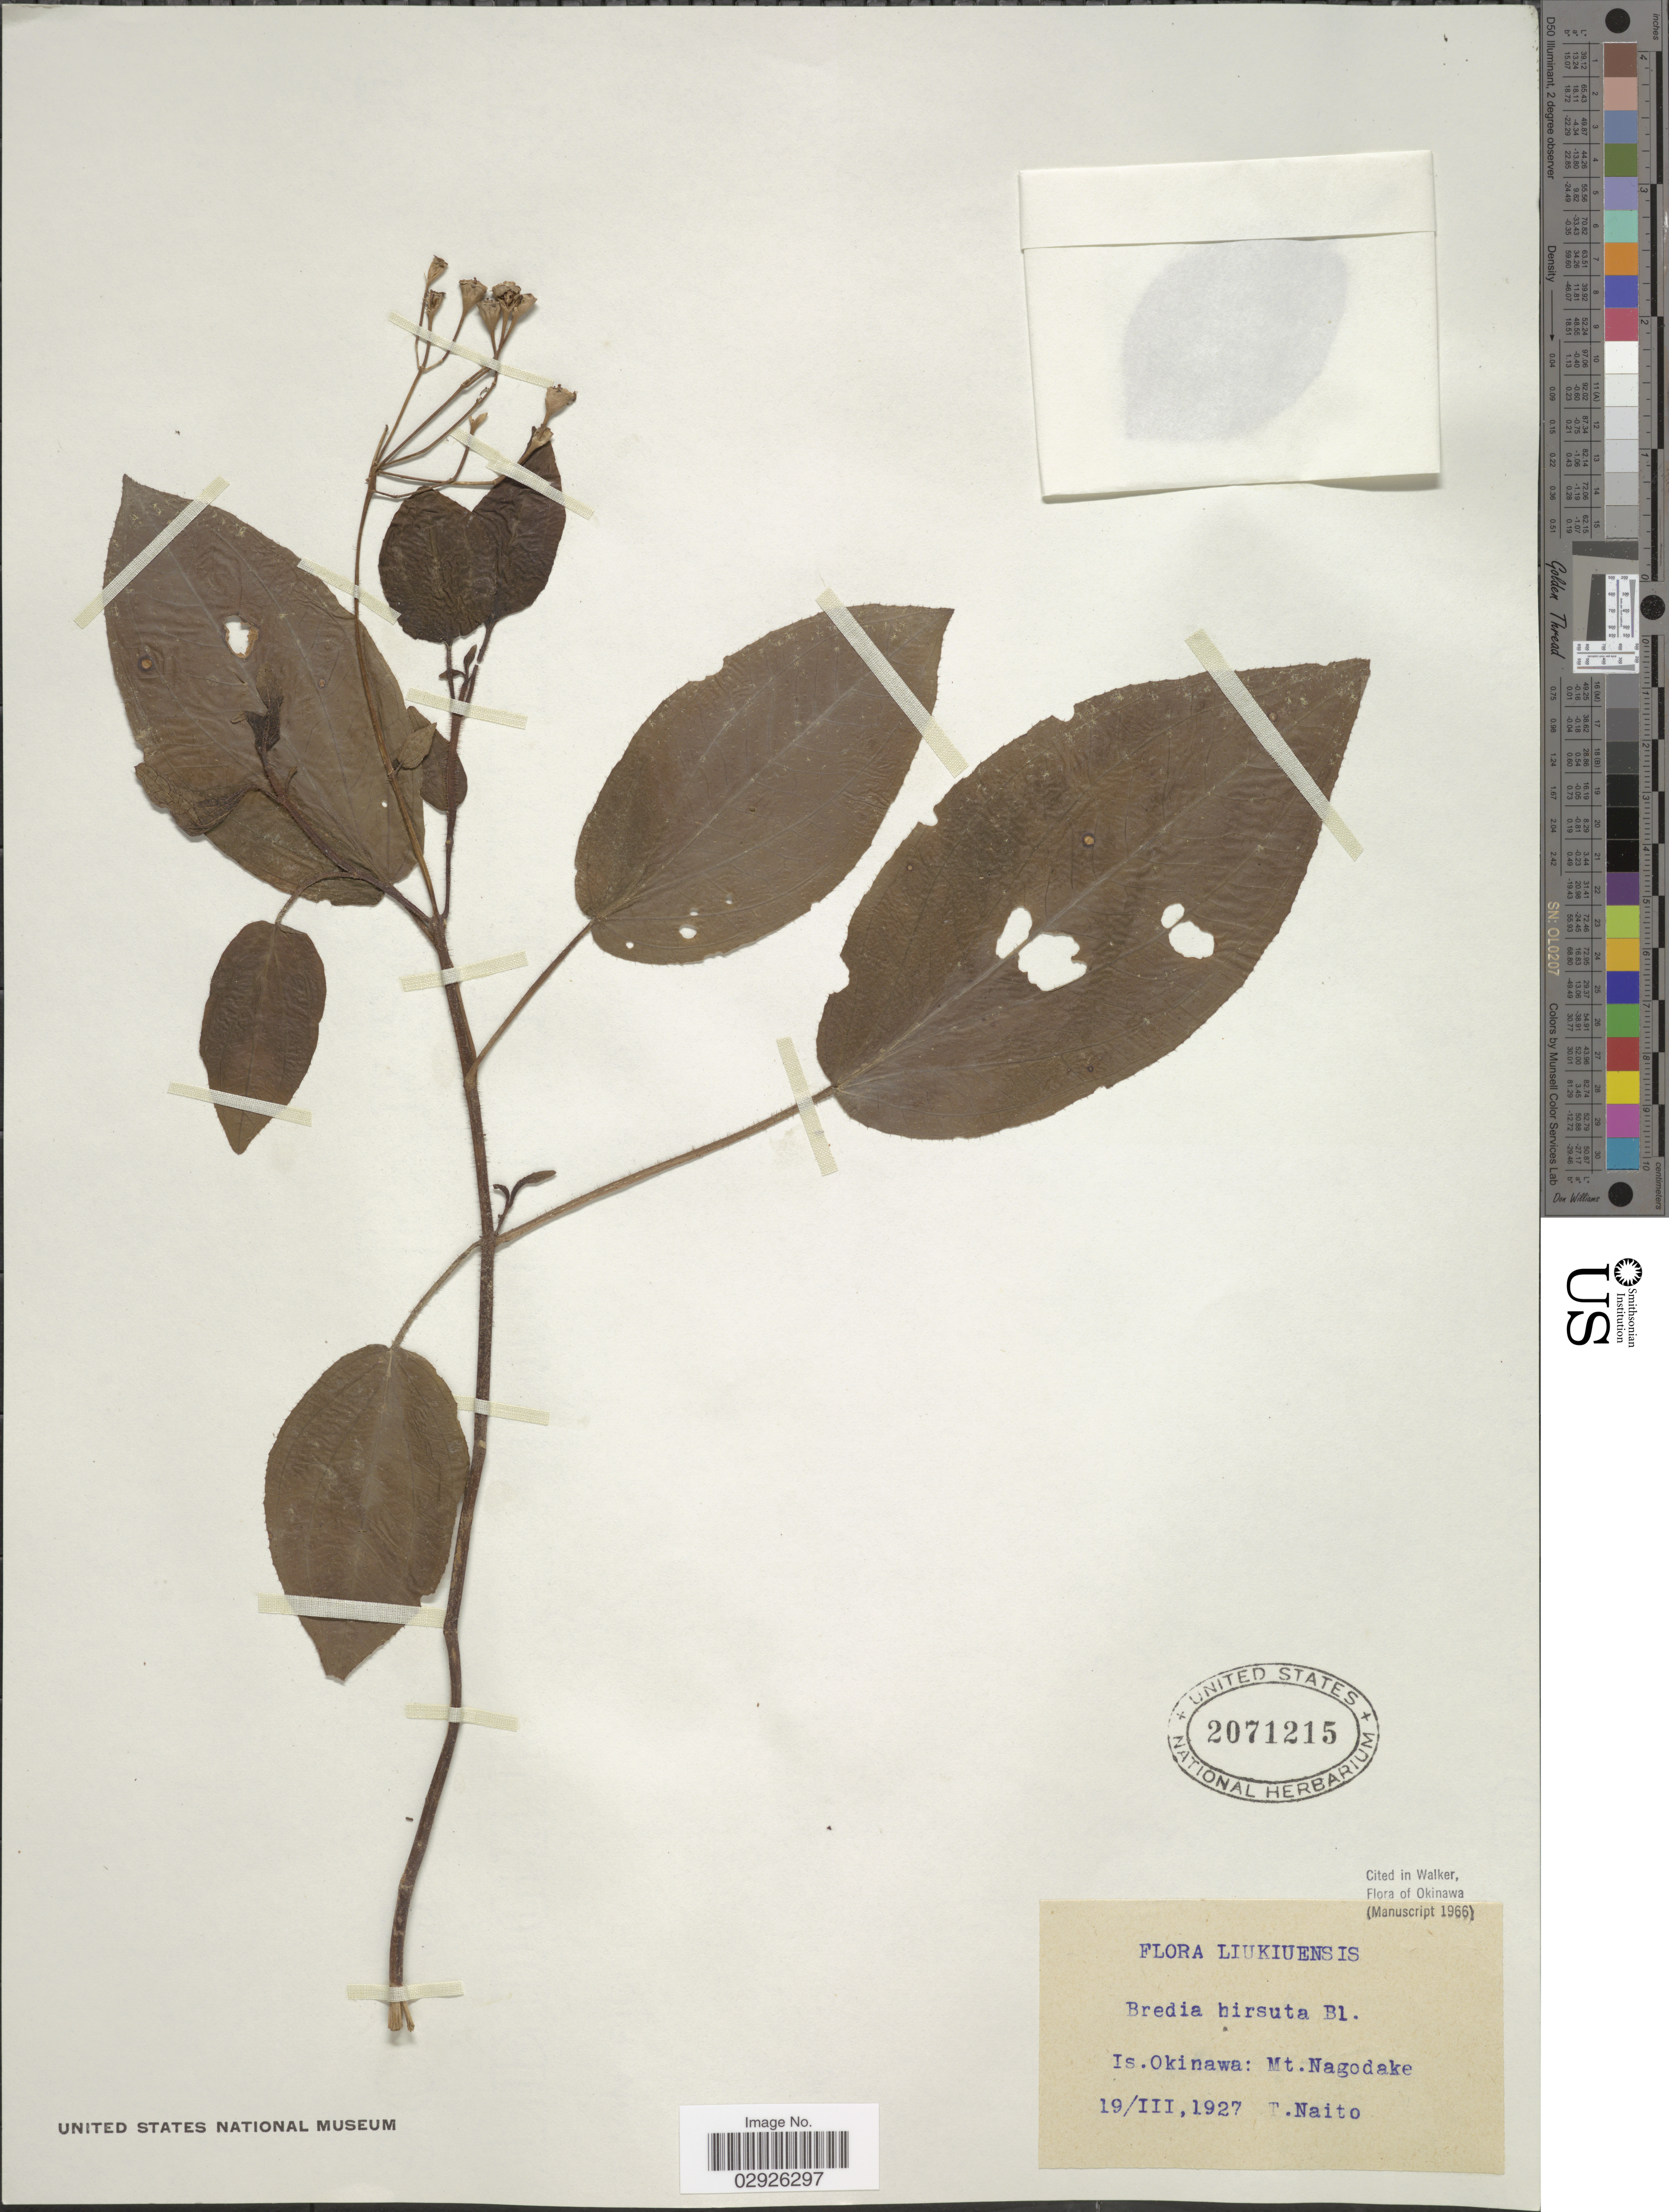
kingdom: Plantae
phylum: Tracheophyta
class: Magnoliopsida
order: Myrtales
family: Melastomataceae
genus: Bredia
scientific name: Bredia hirsuta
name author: Blume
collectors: T. Naito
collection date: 1927-03-19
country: Japan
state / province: Okinawa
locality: Liukiuensis, Is. Okinawa: Mt. Nagodake.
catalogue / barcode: US 2071215